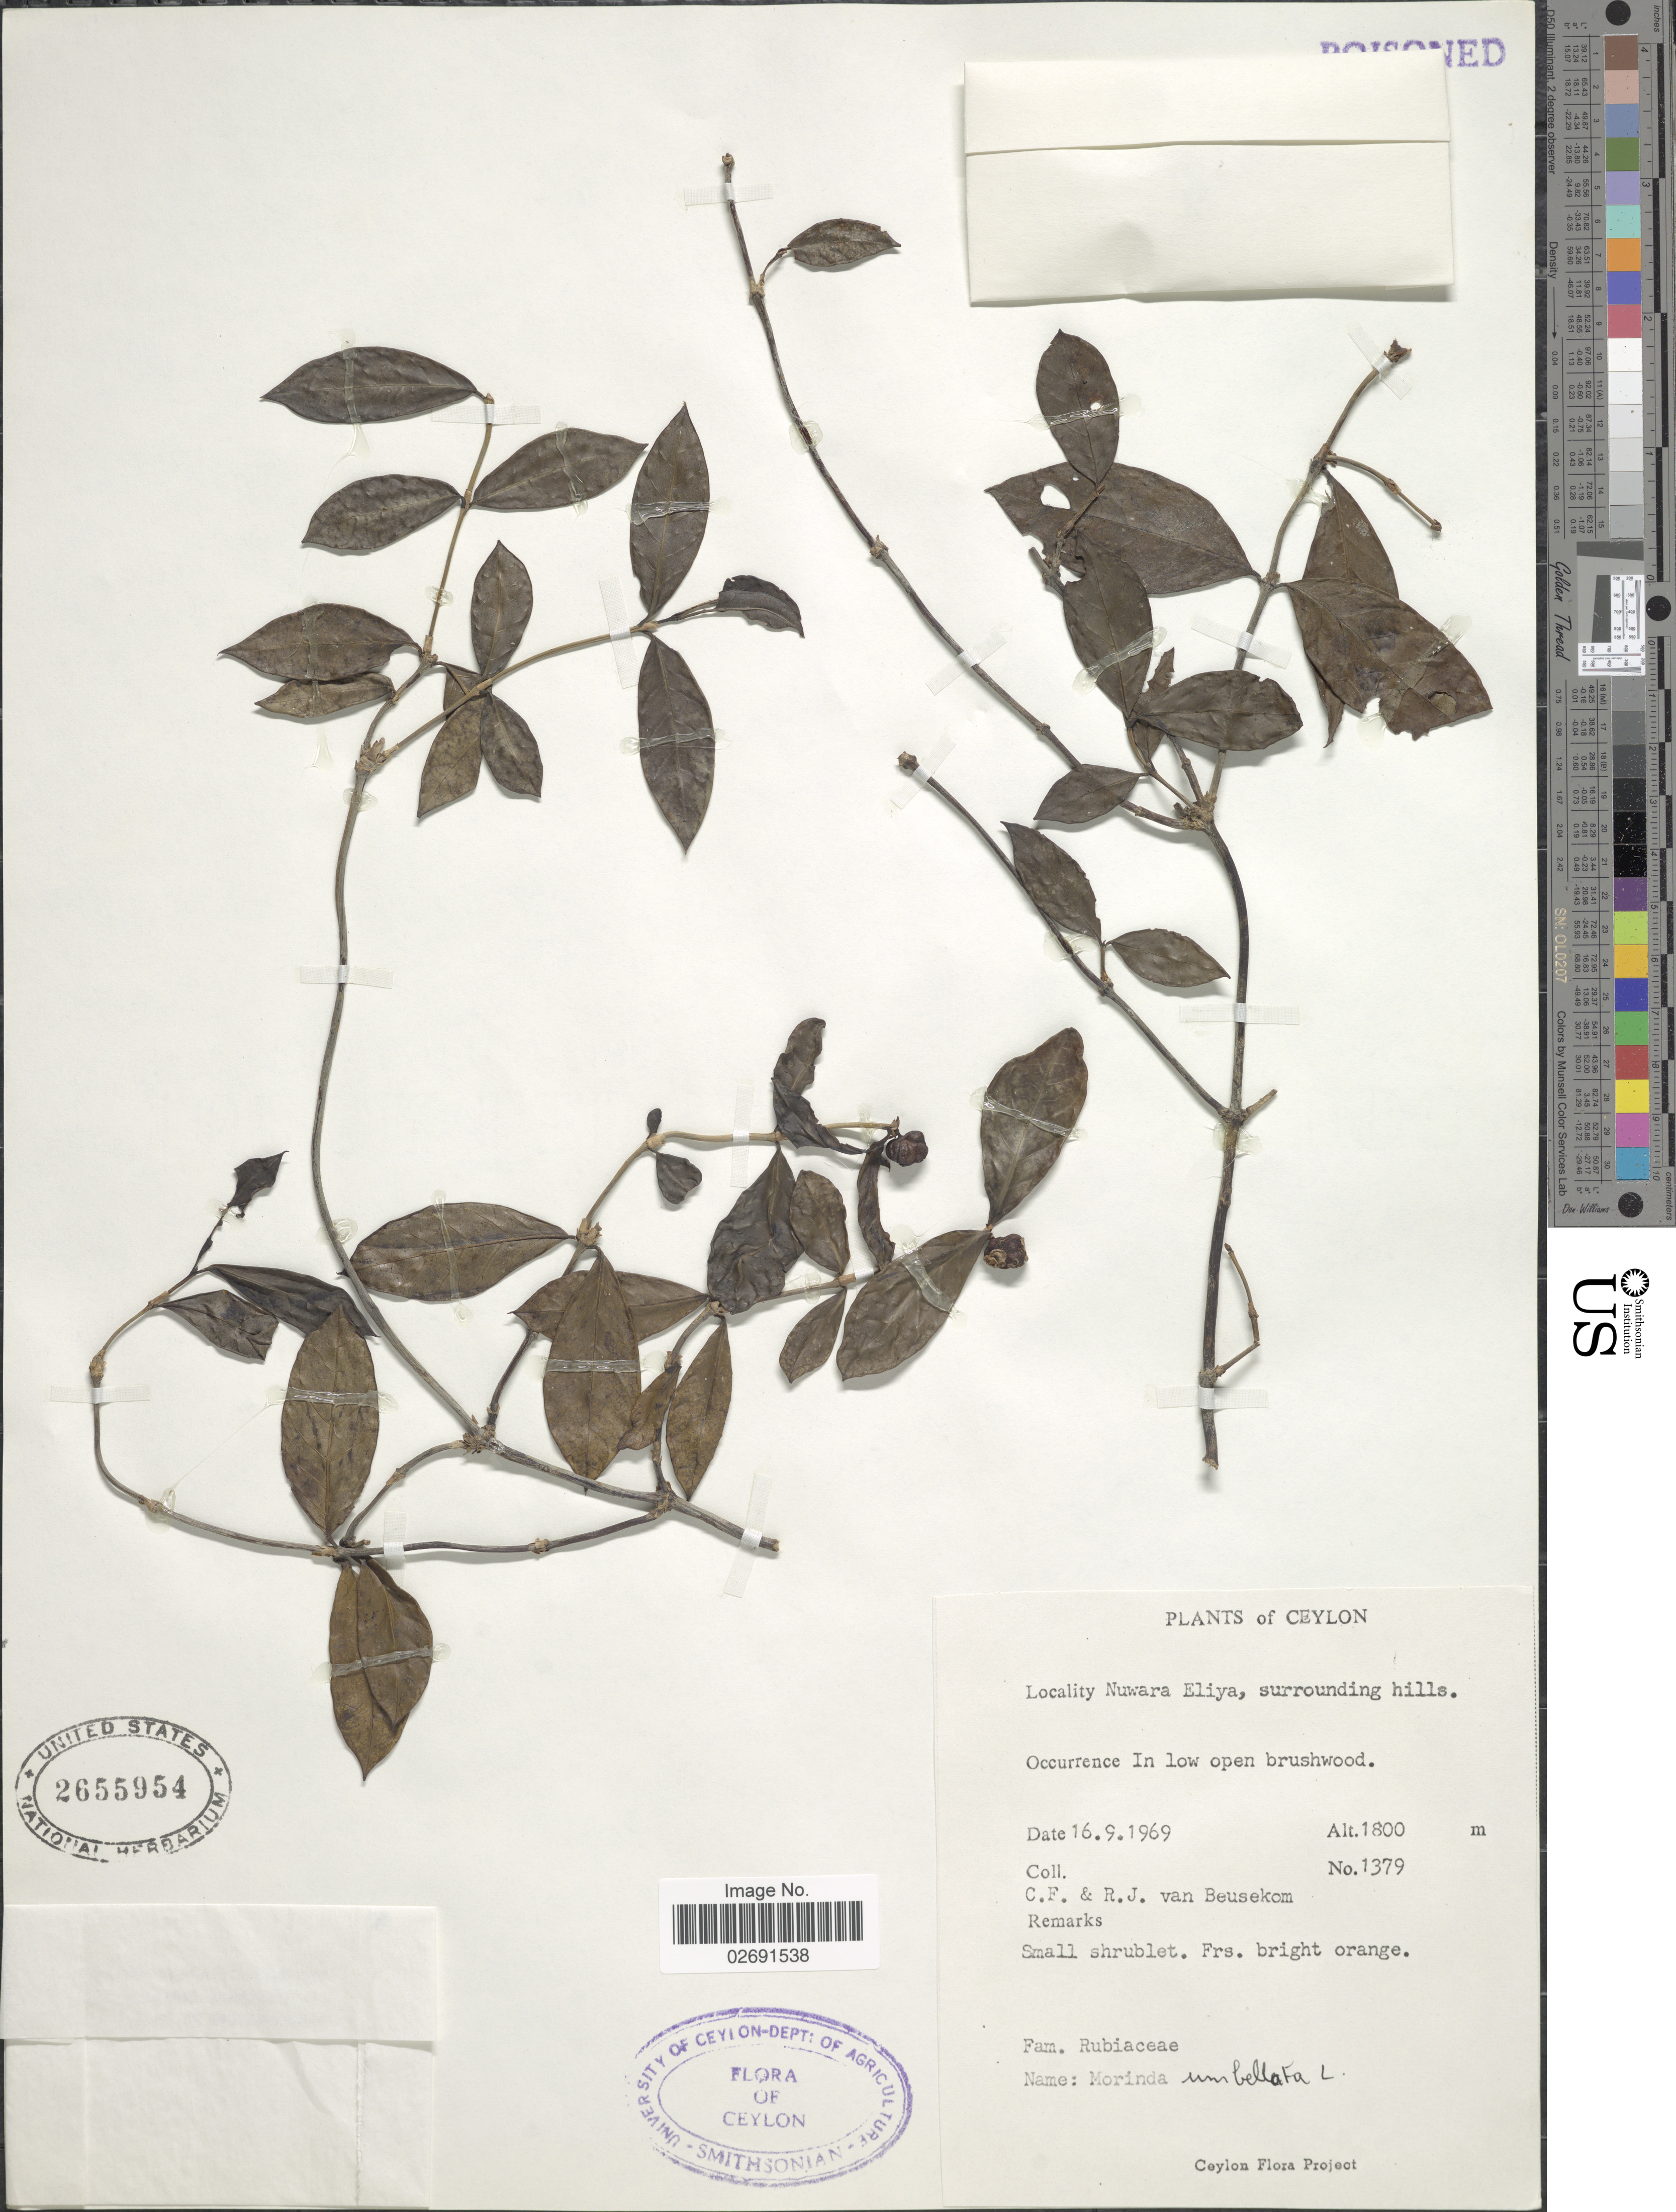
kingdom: Plantae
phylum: Tracheophyta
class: Magnoliopsida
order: Gentianales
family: Rubiaceae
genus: Gynochthodes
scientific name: Gynochthodes umbellata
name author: (L.) Razafim. & B. Bremer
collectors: C. F. Beusekom & R. Van Beusekom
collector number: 1379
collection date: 1969-09-16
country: Sri Lanka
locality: Ceylon, Nuwara Eliya, surrounding hills, in low open brushwood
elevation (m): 1800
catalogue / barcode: US 2655954